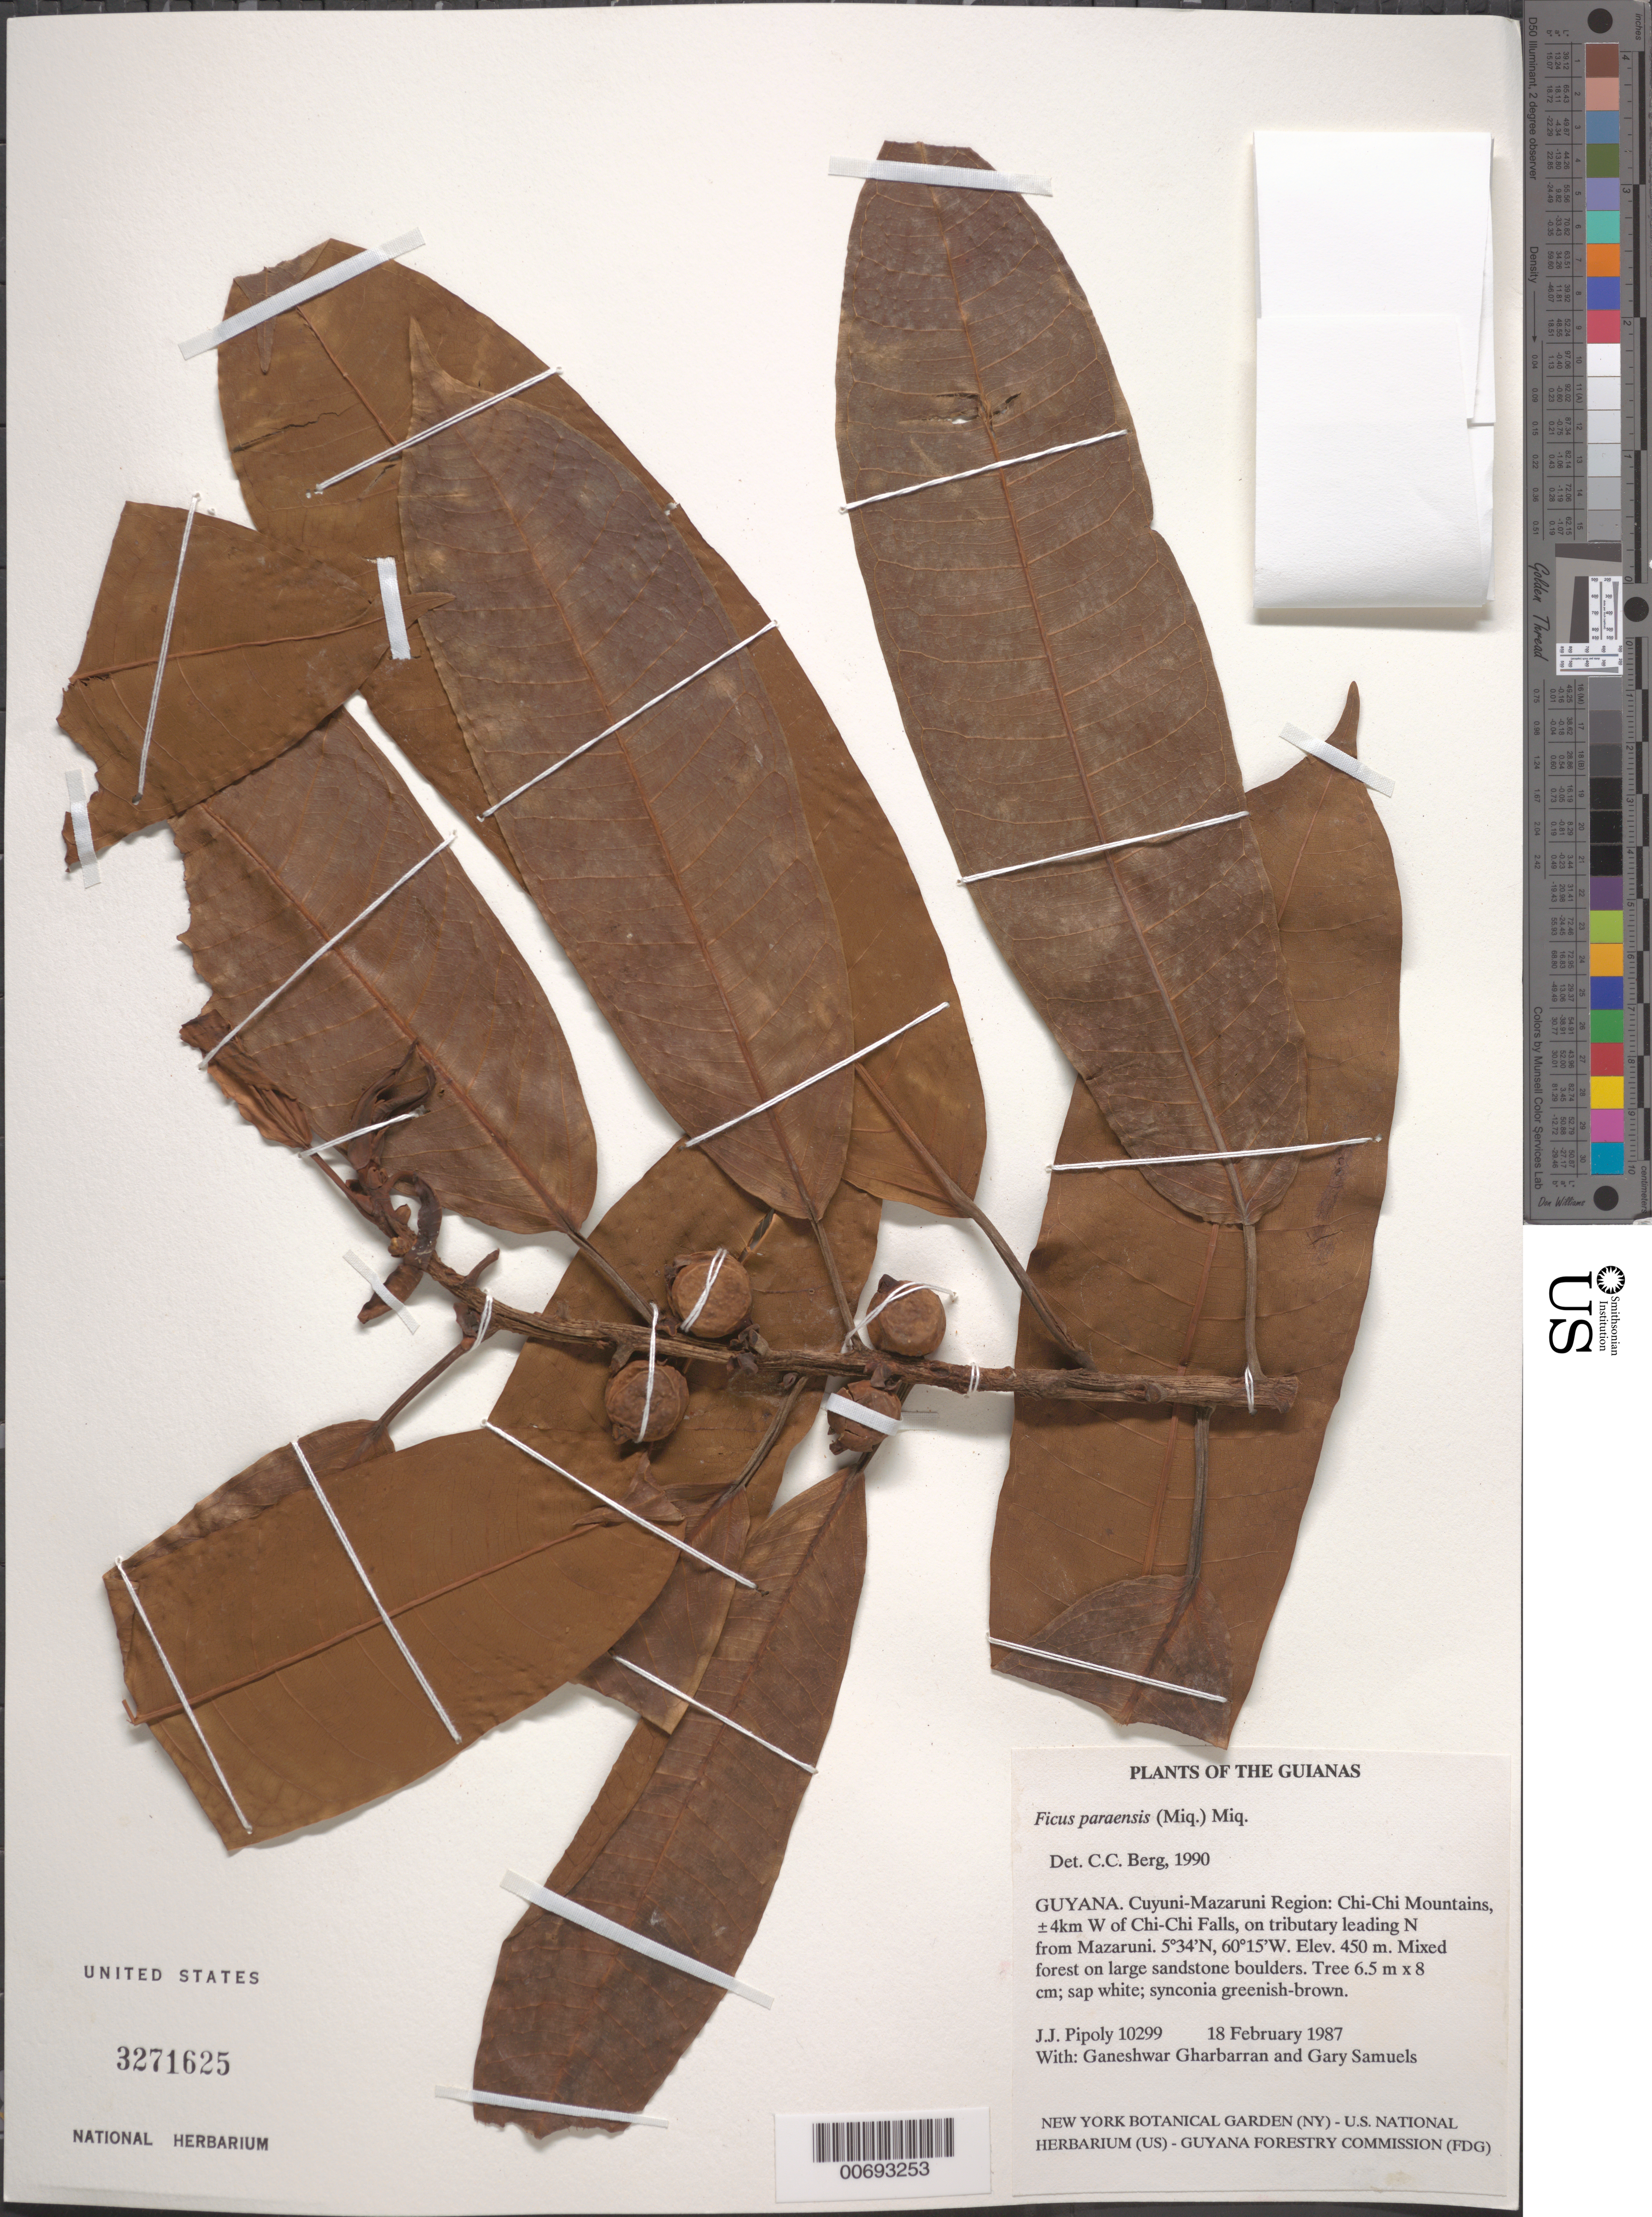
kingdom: Plantae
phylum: Tracheophyta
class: Magnoliopsida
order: Rosales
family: Moraceae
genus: Ficus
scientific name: Ficus paraensis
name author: (Miq.) Miq.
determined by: Berg, C. C.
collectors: J. J. Pipoly, G. Gharbarran & G. Samuels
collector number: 10299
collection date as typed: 18 February 1987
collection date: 1987-02-18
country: Guyana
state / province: Cuyuni-Mazaruni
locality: Chi-Chi Mountains, ±4km W of Chi-Chi Falls, on tributary leading N from Mazaruni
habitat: Mixed forest on large sandstone boulders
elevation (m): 450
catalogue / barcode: US 3271625